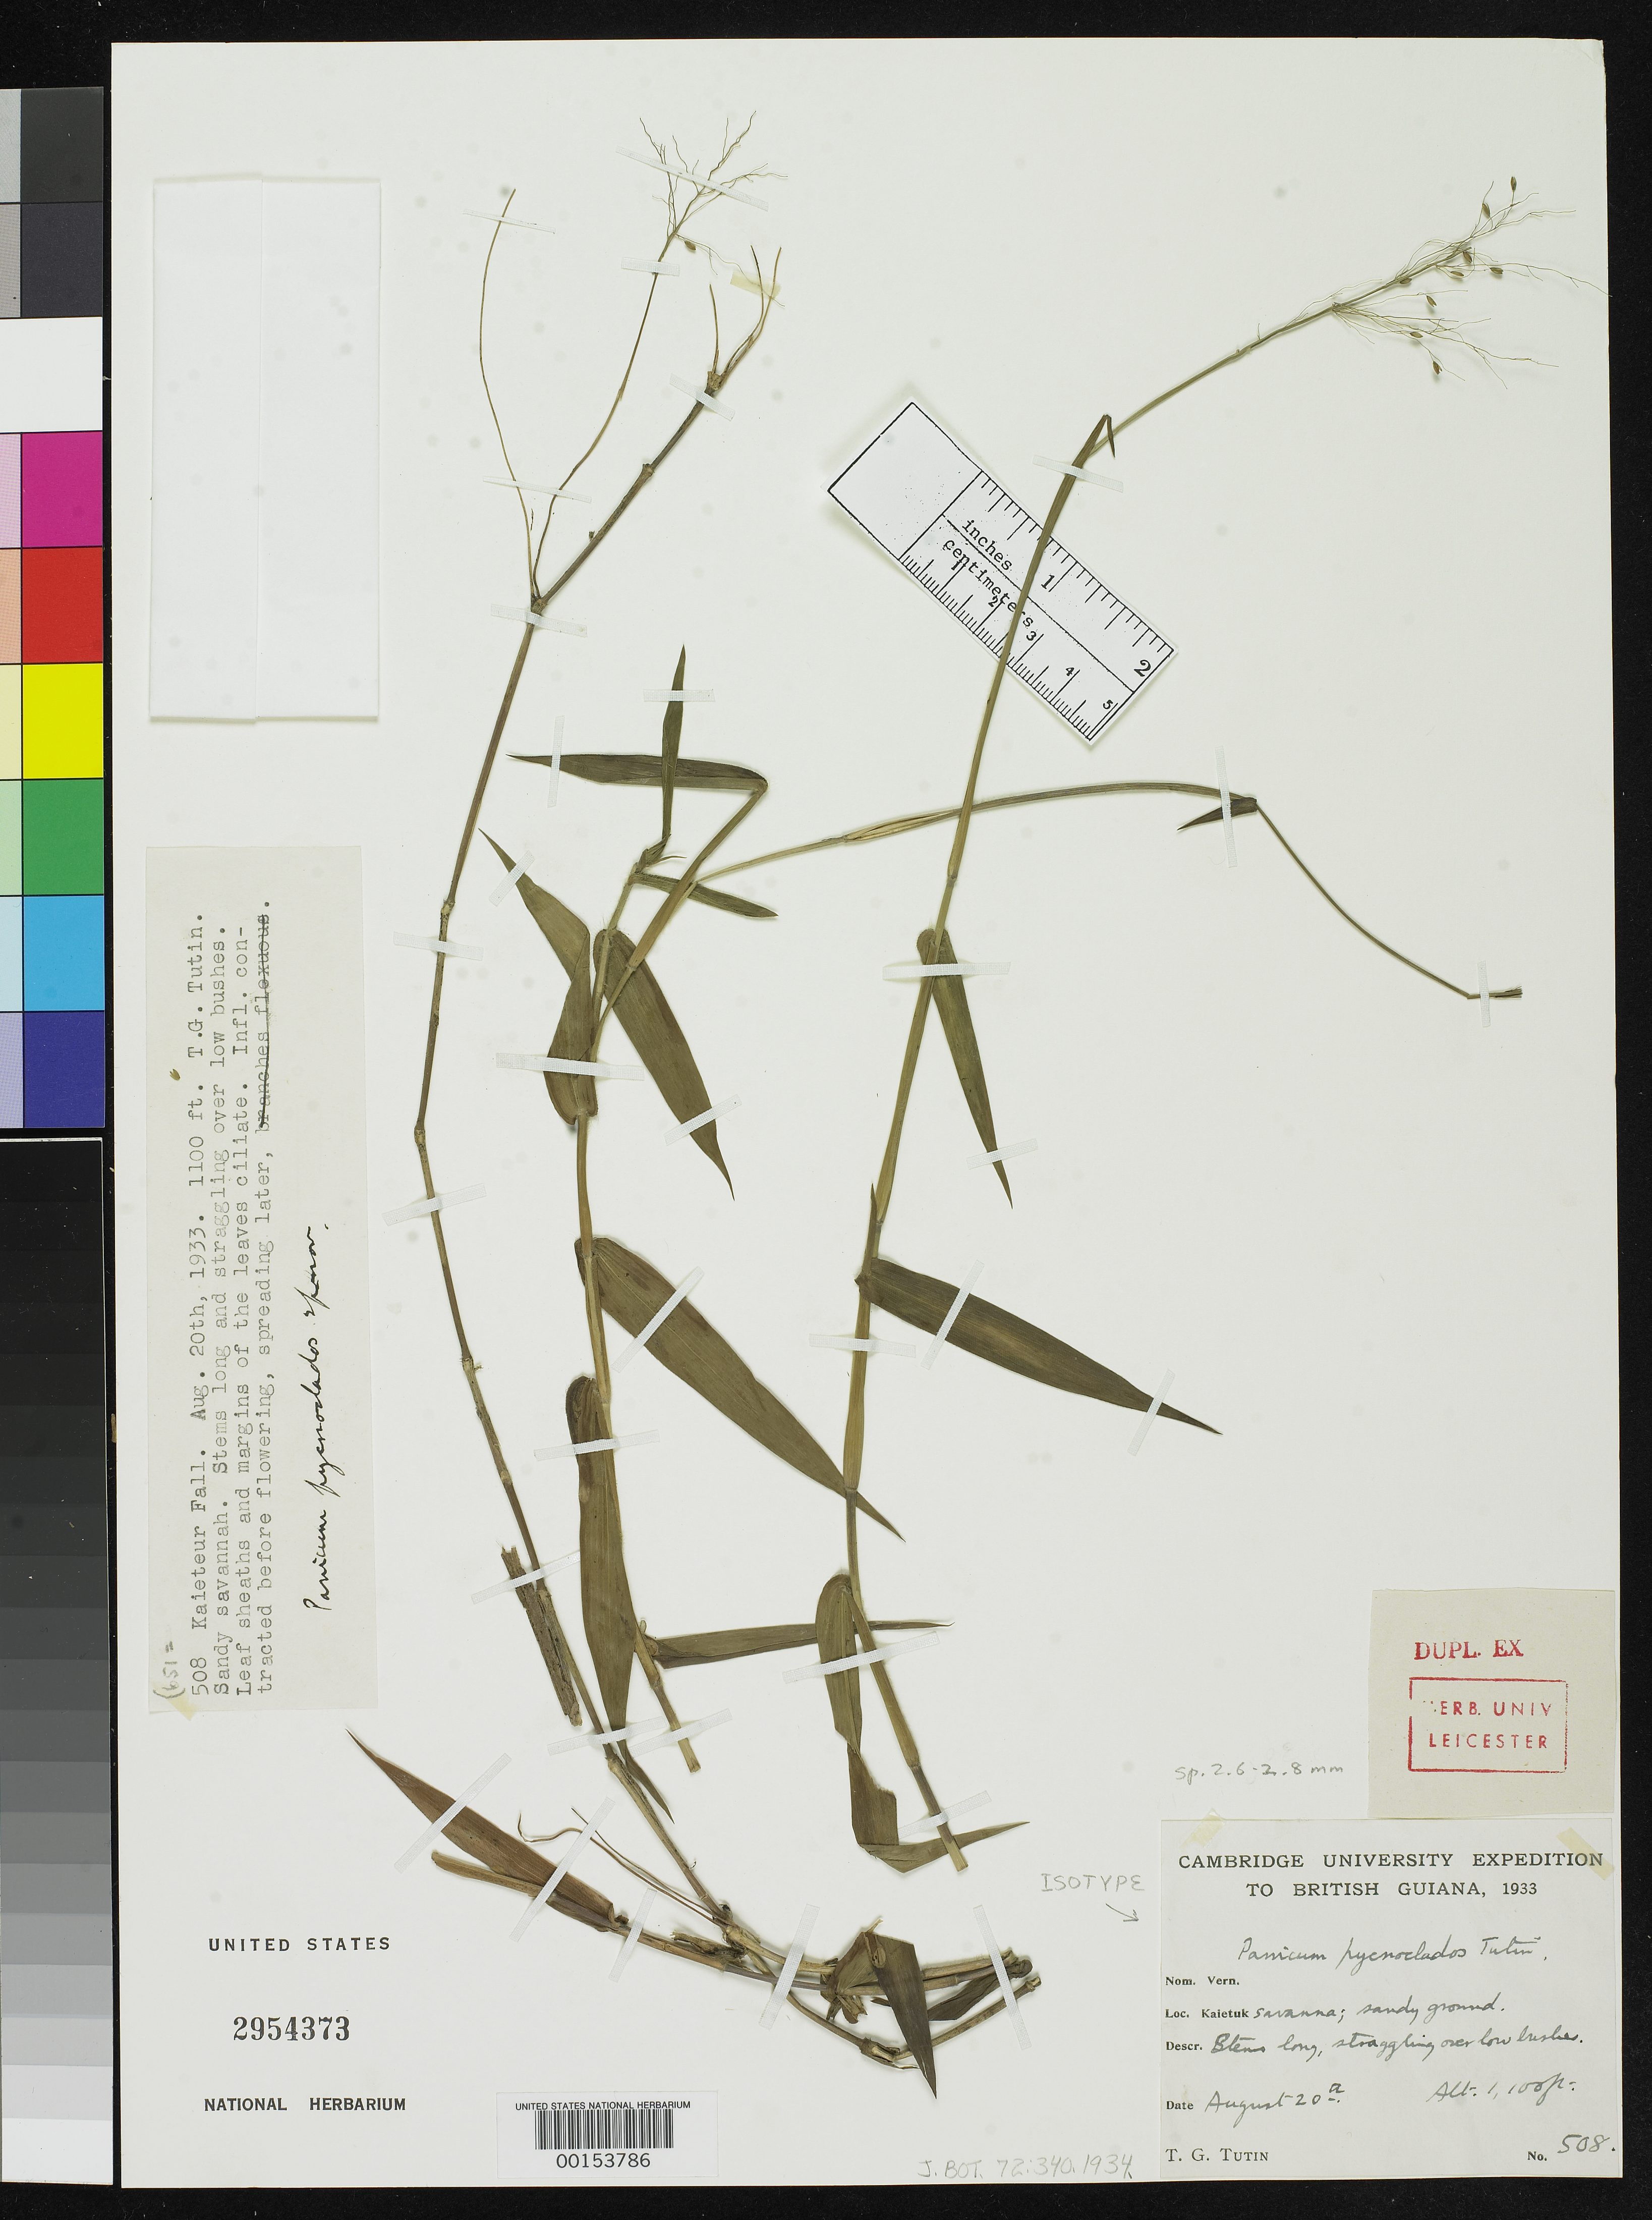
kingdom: Plantae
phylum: Tracheophyta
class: Liliopsida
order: Poales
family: Poaceae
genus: Panicum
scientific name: Panicum pycnoclados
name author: Tutin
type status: Isotype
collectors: T. G. Tutin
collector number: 508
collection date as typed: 20 Aug 1933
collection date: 1933-08-20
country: Guyana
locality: Kaieteur Falls, Potaro River.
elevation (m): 305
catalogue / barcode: US 2954373